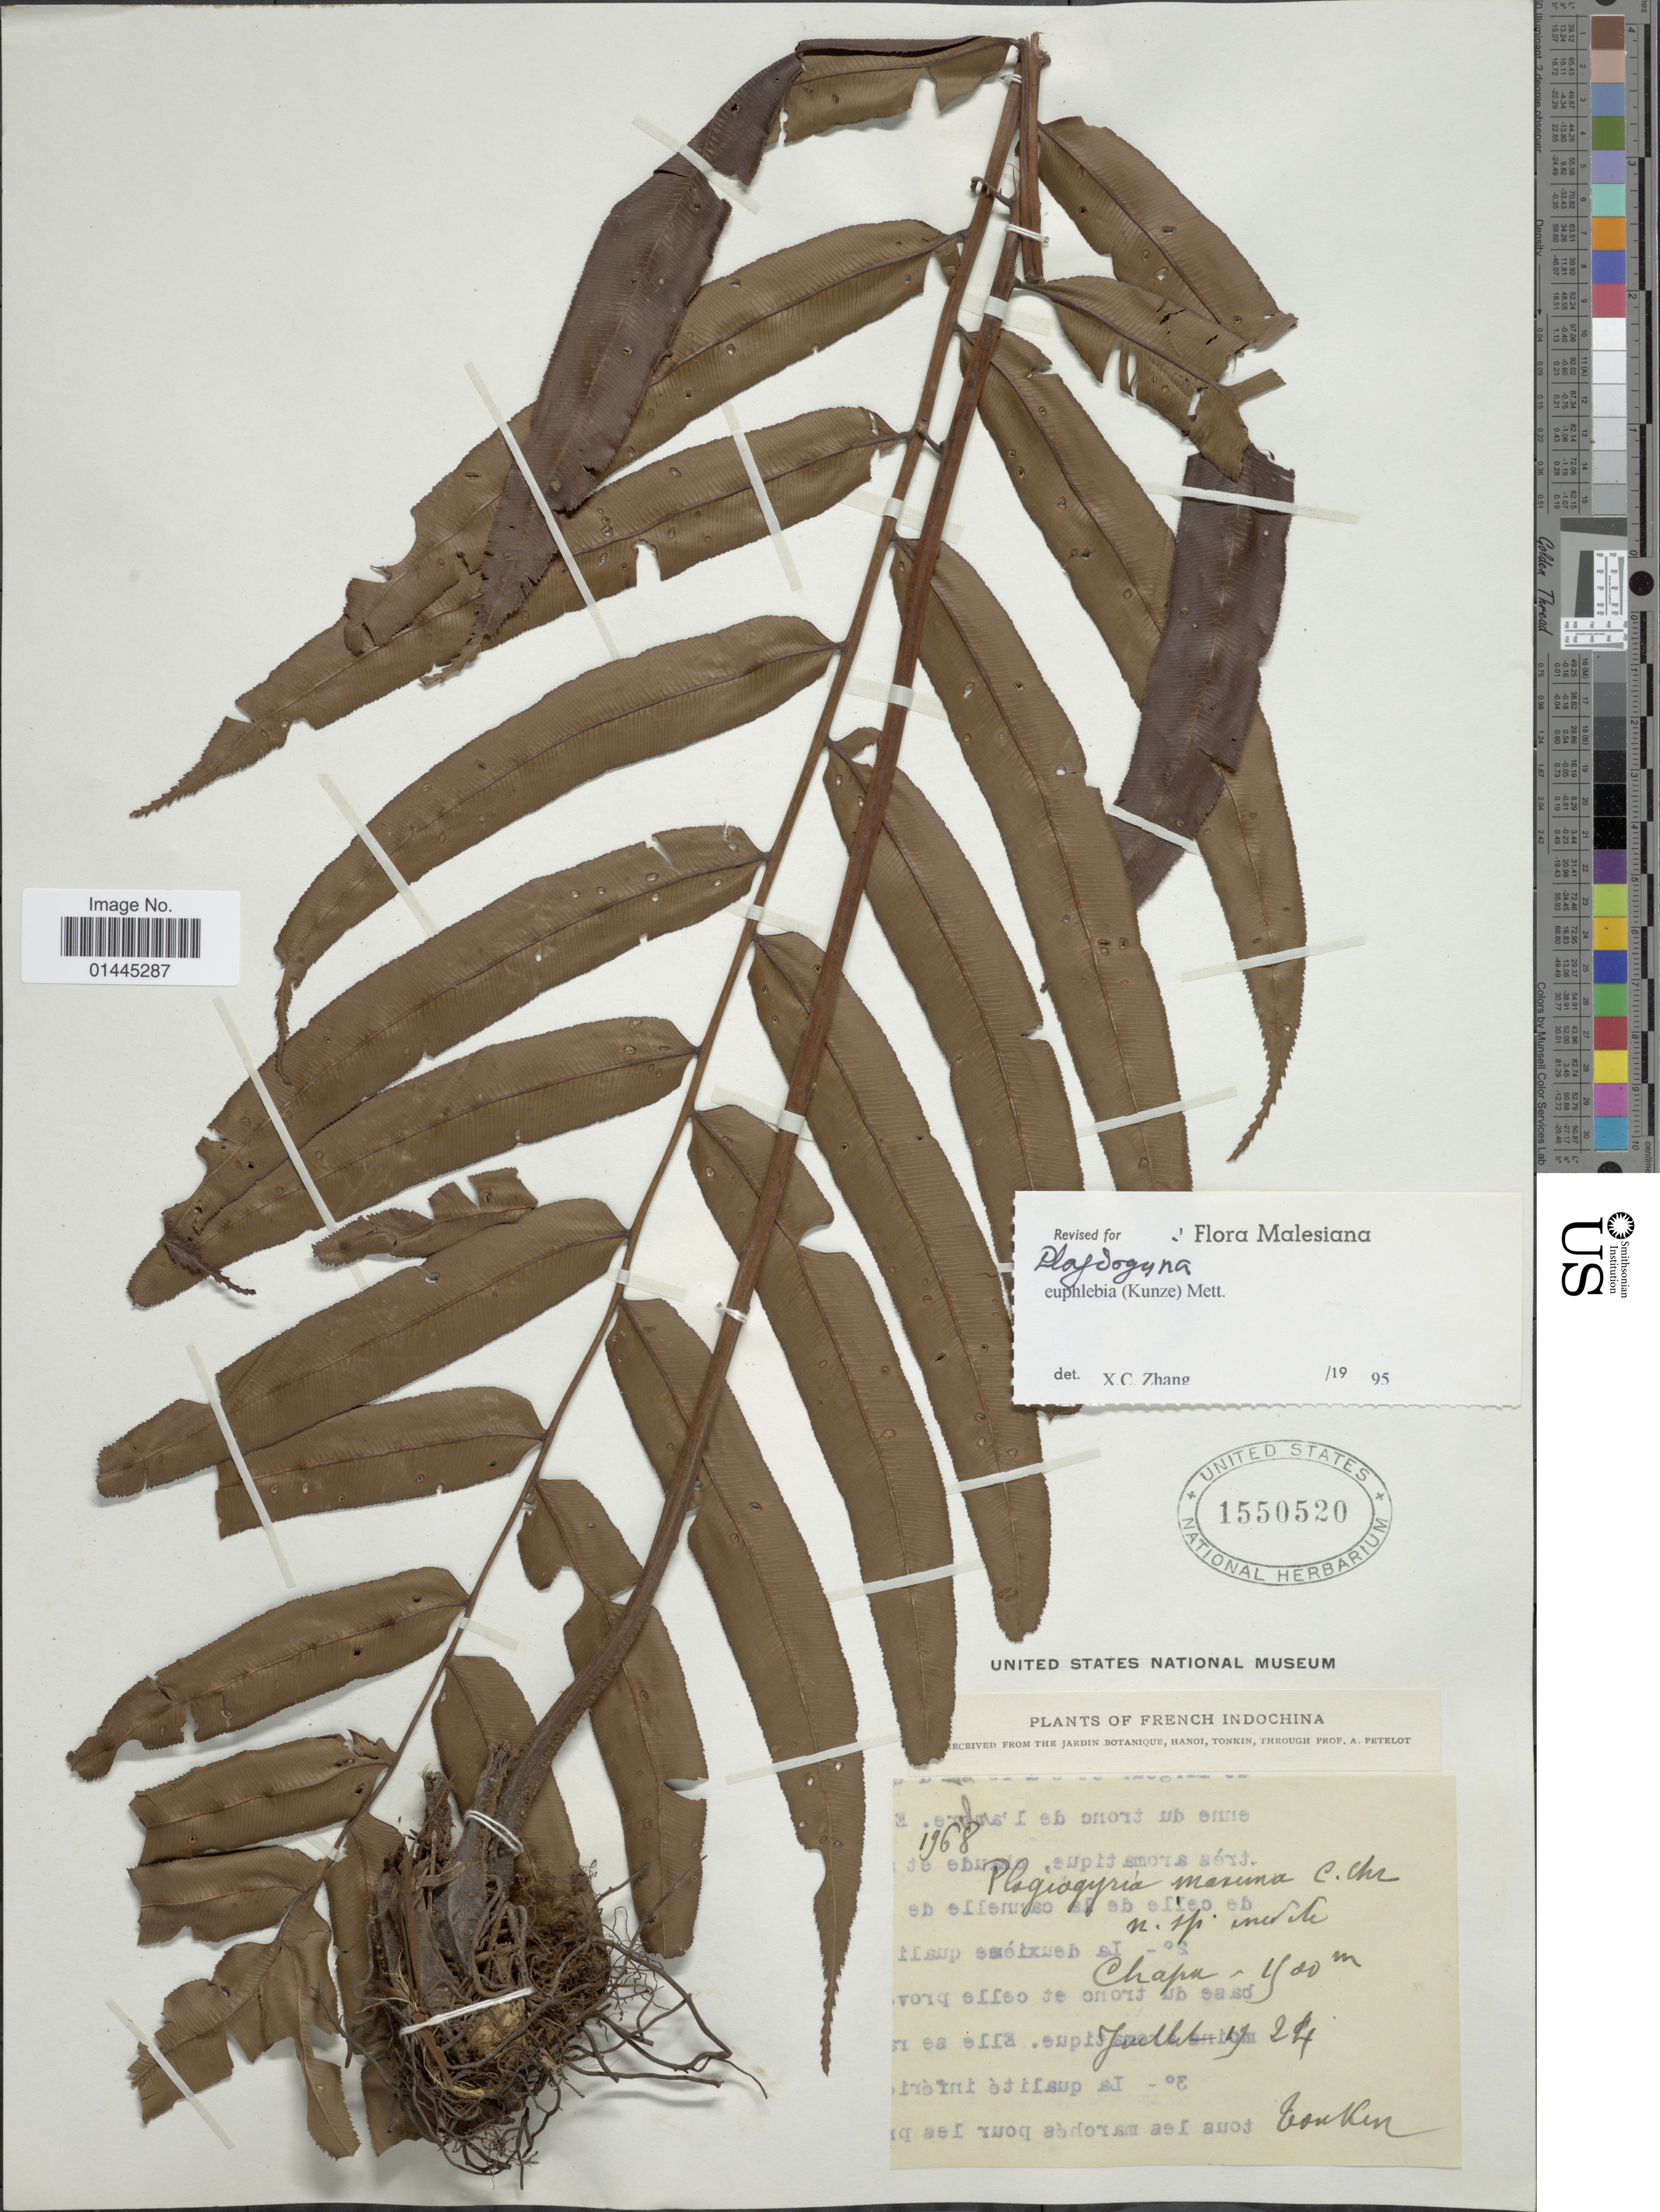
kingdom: Plantae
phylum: Tracheophyta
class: Polypodiopsida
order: Cyatheales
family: Plagiogyriaceae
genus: Plagiogyria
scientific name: Plagiogyria euphlebia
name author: (Kunze) Mett.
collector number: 1968?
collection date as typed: Transcribed d/m/y: 19/7/24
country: Vietnam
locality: French Indochina, Tonkin, Chapu.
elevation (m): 900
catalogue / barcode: US 1550520